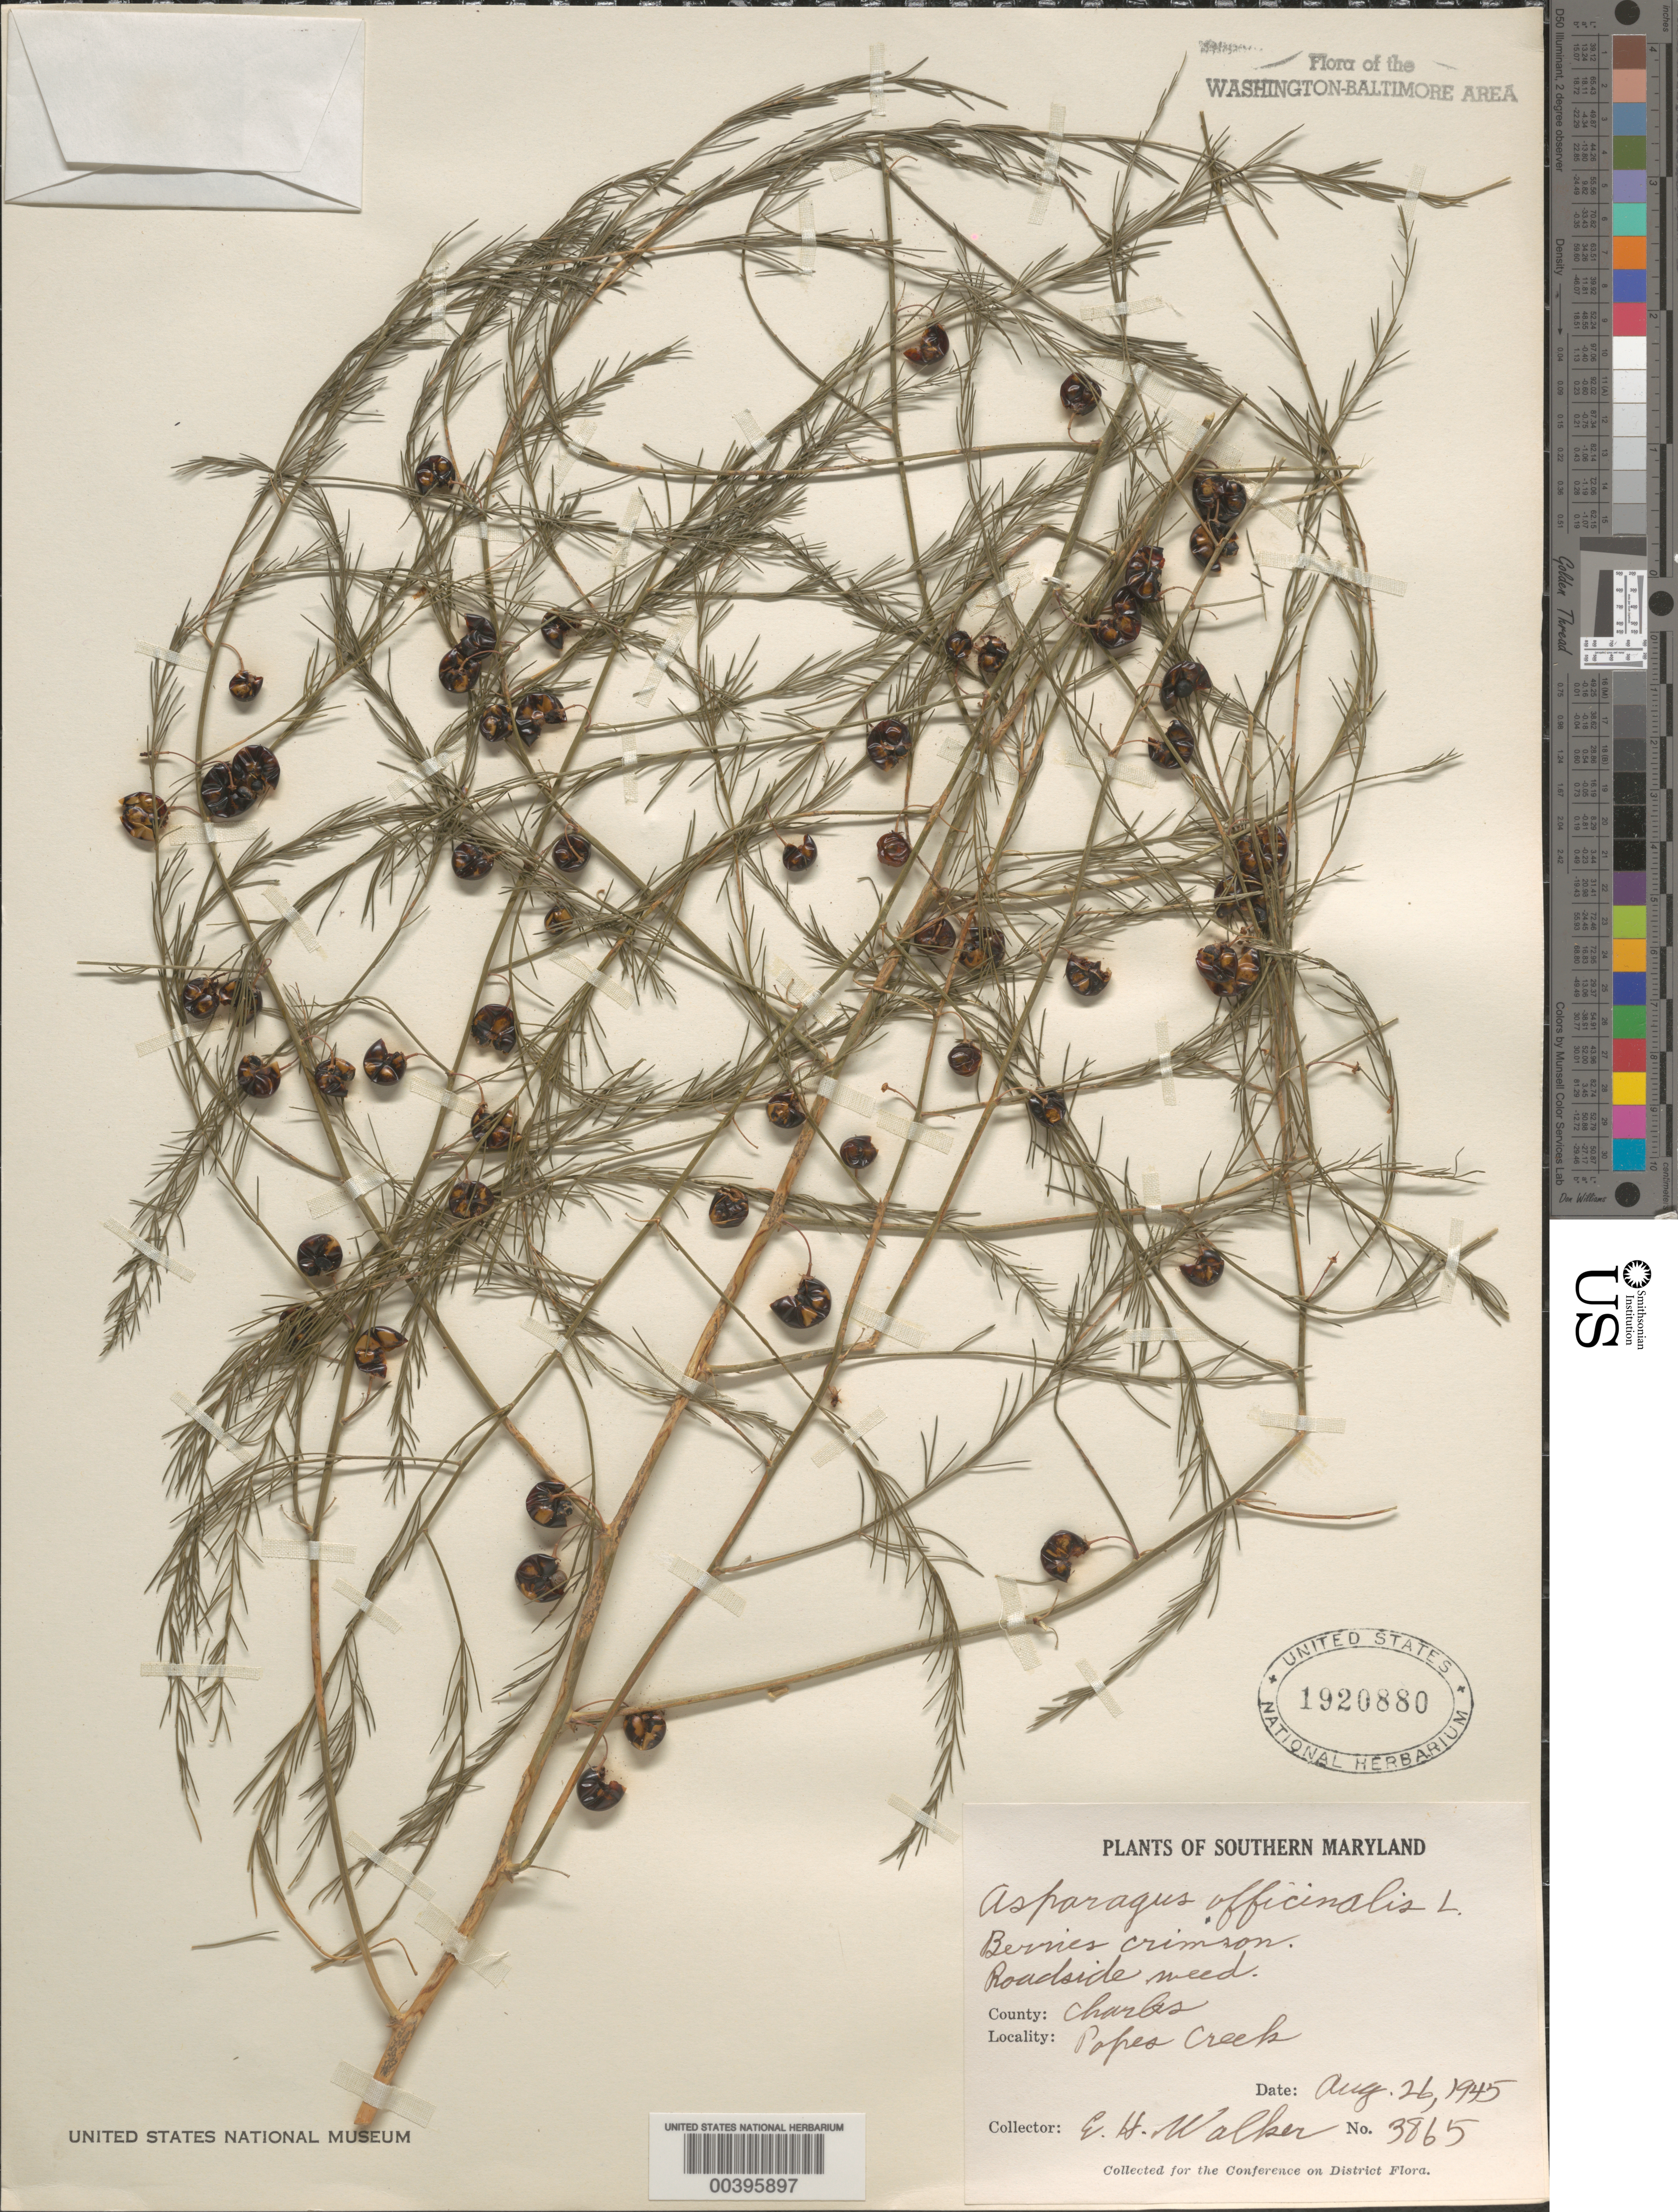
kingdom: Plantae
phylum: Tracheophyta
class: Liliopsida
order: Asparagales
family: Asparagaceae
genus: Asparagus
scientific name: Asparagus officinalis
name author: L.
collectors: E. H. Walker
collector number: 3865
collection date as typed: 26 Aug 1945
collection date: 1945-08-26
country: United States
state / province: Maryland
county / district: Charles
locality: Popes Creek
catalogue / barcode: US 1920880